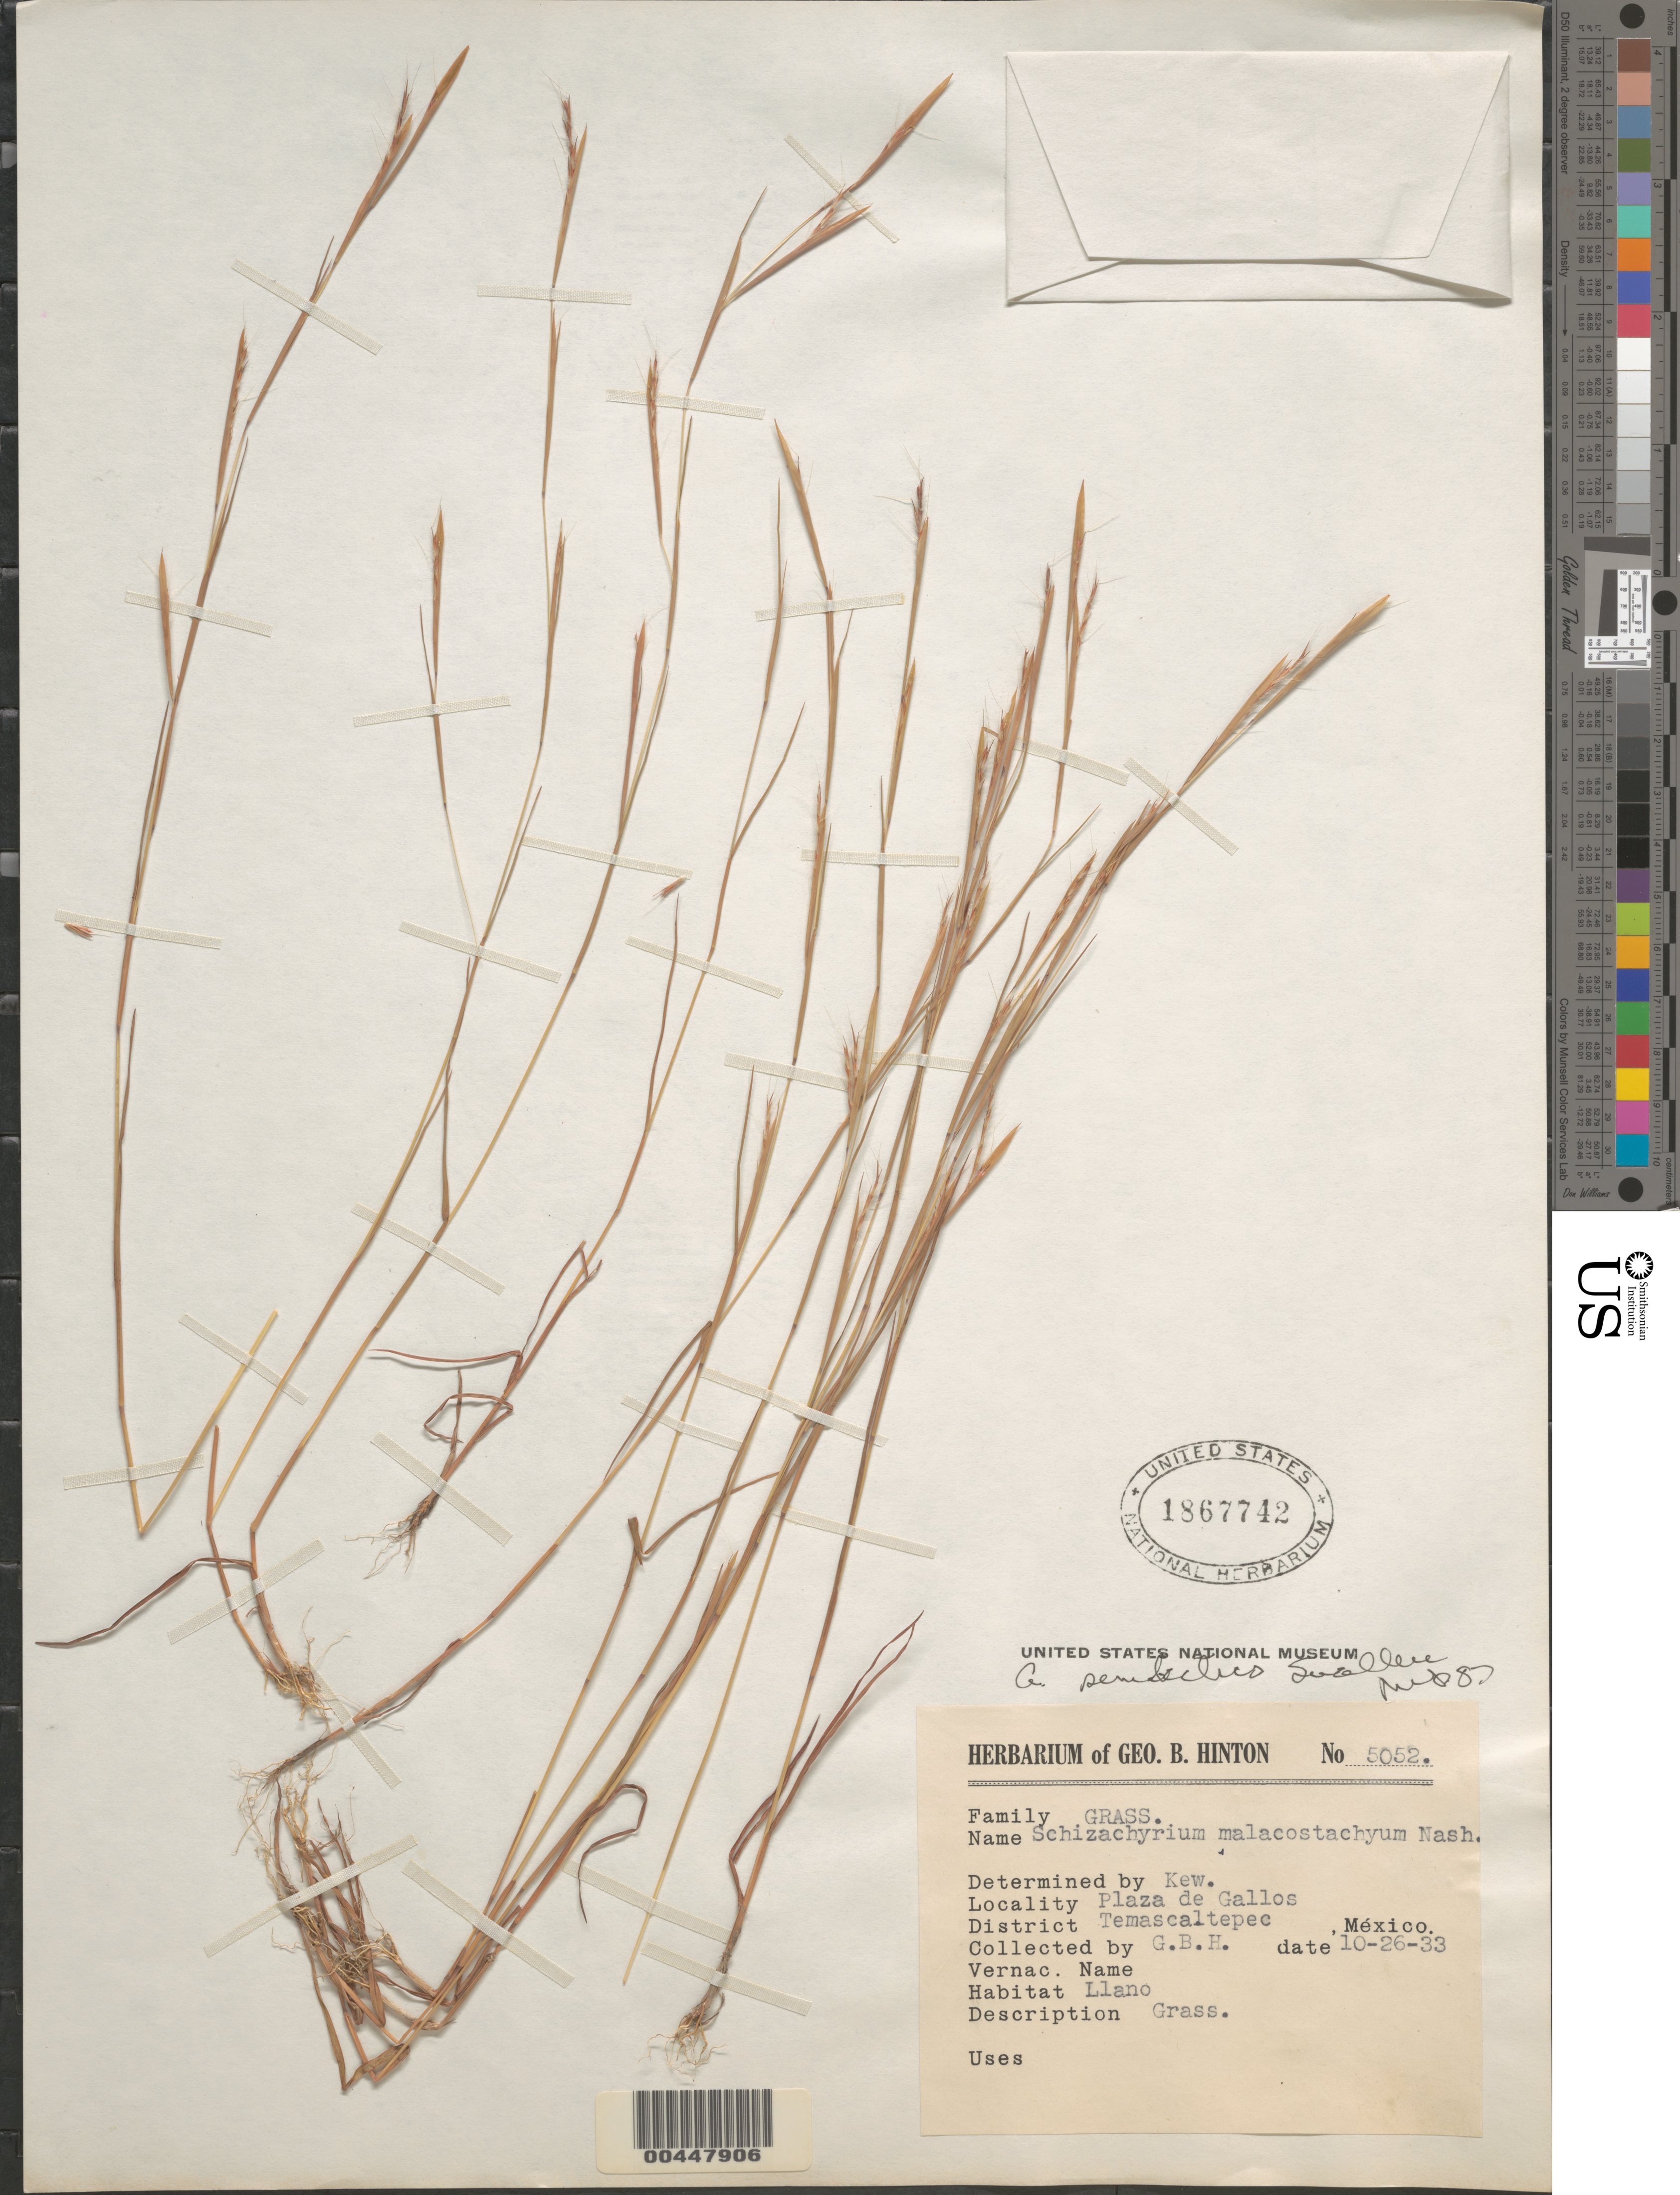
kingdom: Plantae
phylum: Tracheophyta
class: Liliopsida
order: Poales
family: Poaceae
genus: Andropogon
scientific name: Andropogon semitectus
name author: Swallen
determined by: Kew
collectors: G. B. Hinton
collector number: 5052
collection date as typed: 26 Oct 1933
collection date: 1933-10-26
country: Mexico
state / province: México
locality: Plaza de Gallos, District Temascaltepec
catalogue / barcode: US 1867742